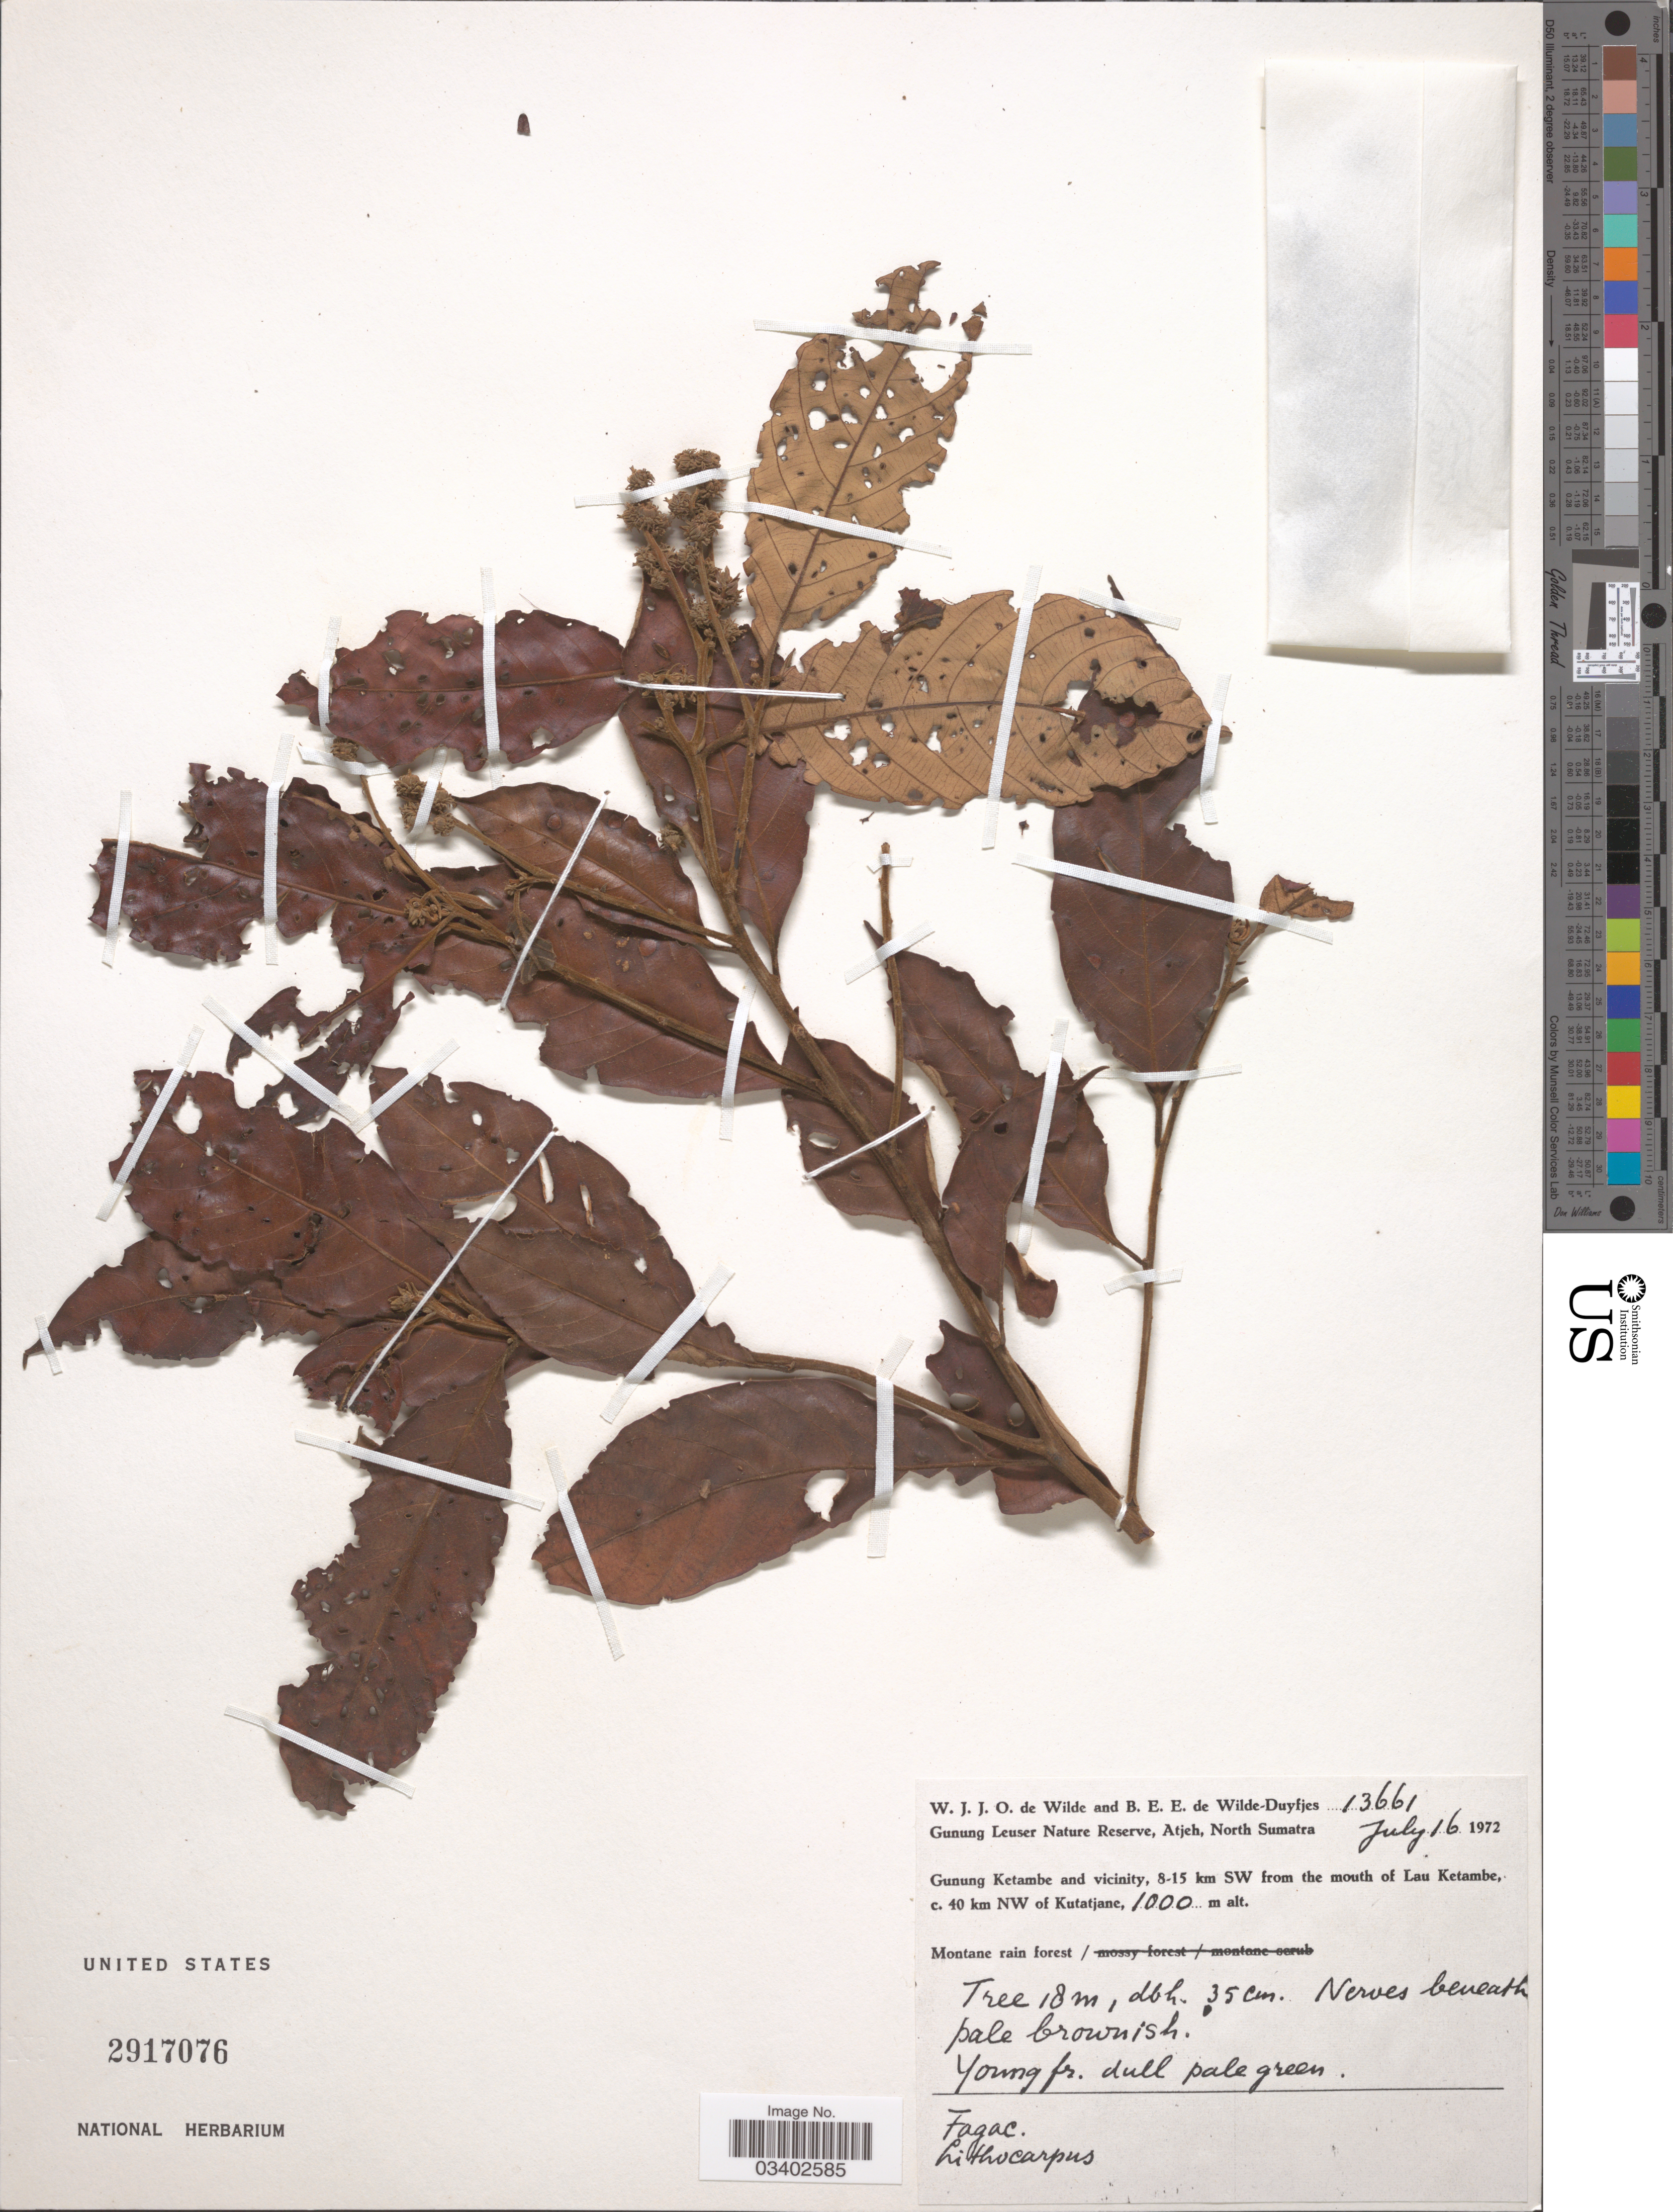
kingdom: Plantae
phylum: Tracheophyta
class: Magnoliopsida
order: Fagales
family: Fagaceae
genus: Lithocarpus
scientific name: Lithocarpus sp.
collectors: W. J. de Wilde & B. E. de Wilde-Duyfjes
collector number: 13661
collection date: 1972-07-16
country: Indonesia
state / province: Sumatra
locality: Gunung Leuser Nature Reserve, Atjeh, North Sumatra. Gunung Ketambe and vicinity, 8-15 km SW from the mouth of Lau Ketambe, c. 40 km NW of Kutatjane.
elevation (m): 1000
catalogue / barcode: US 2917076